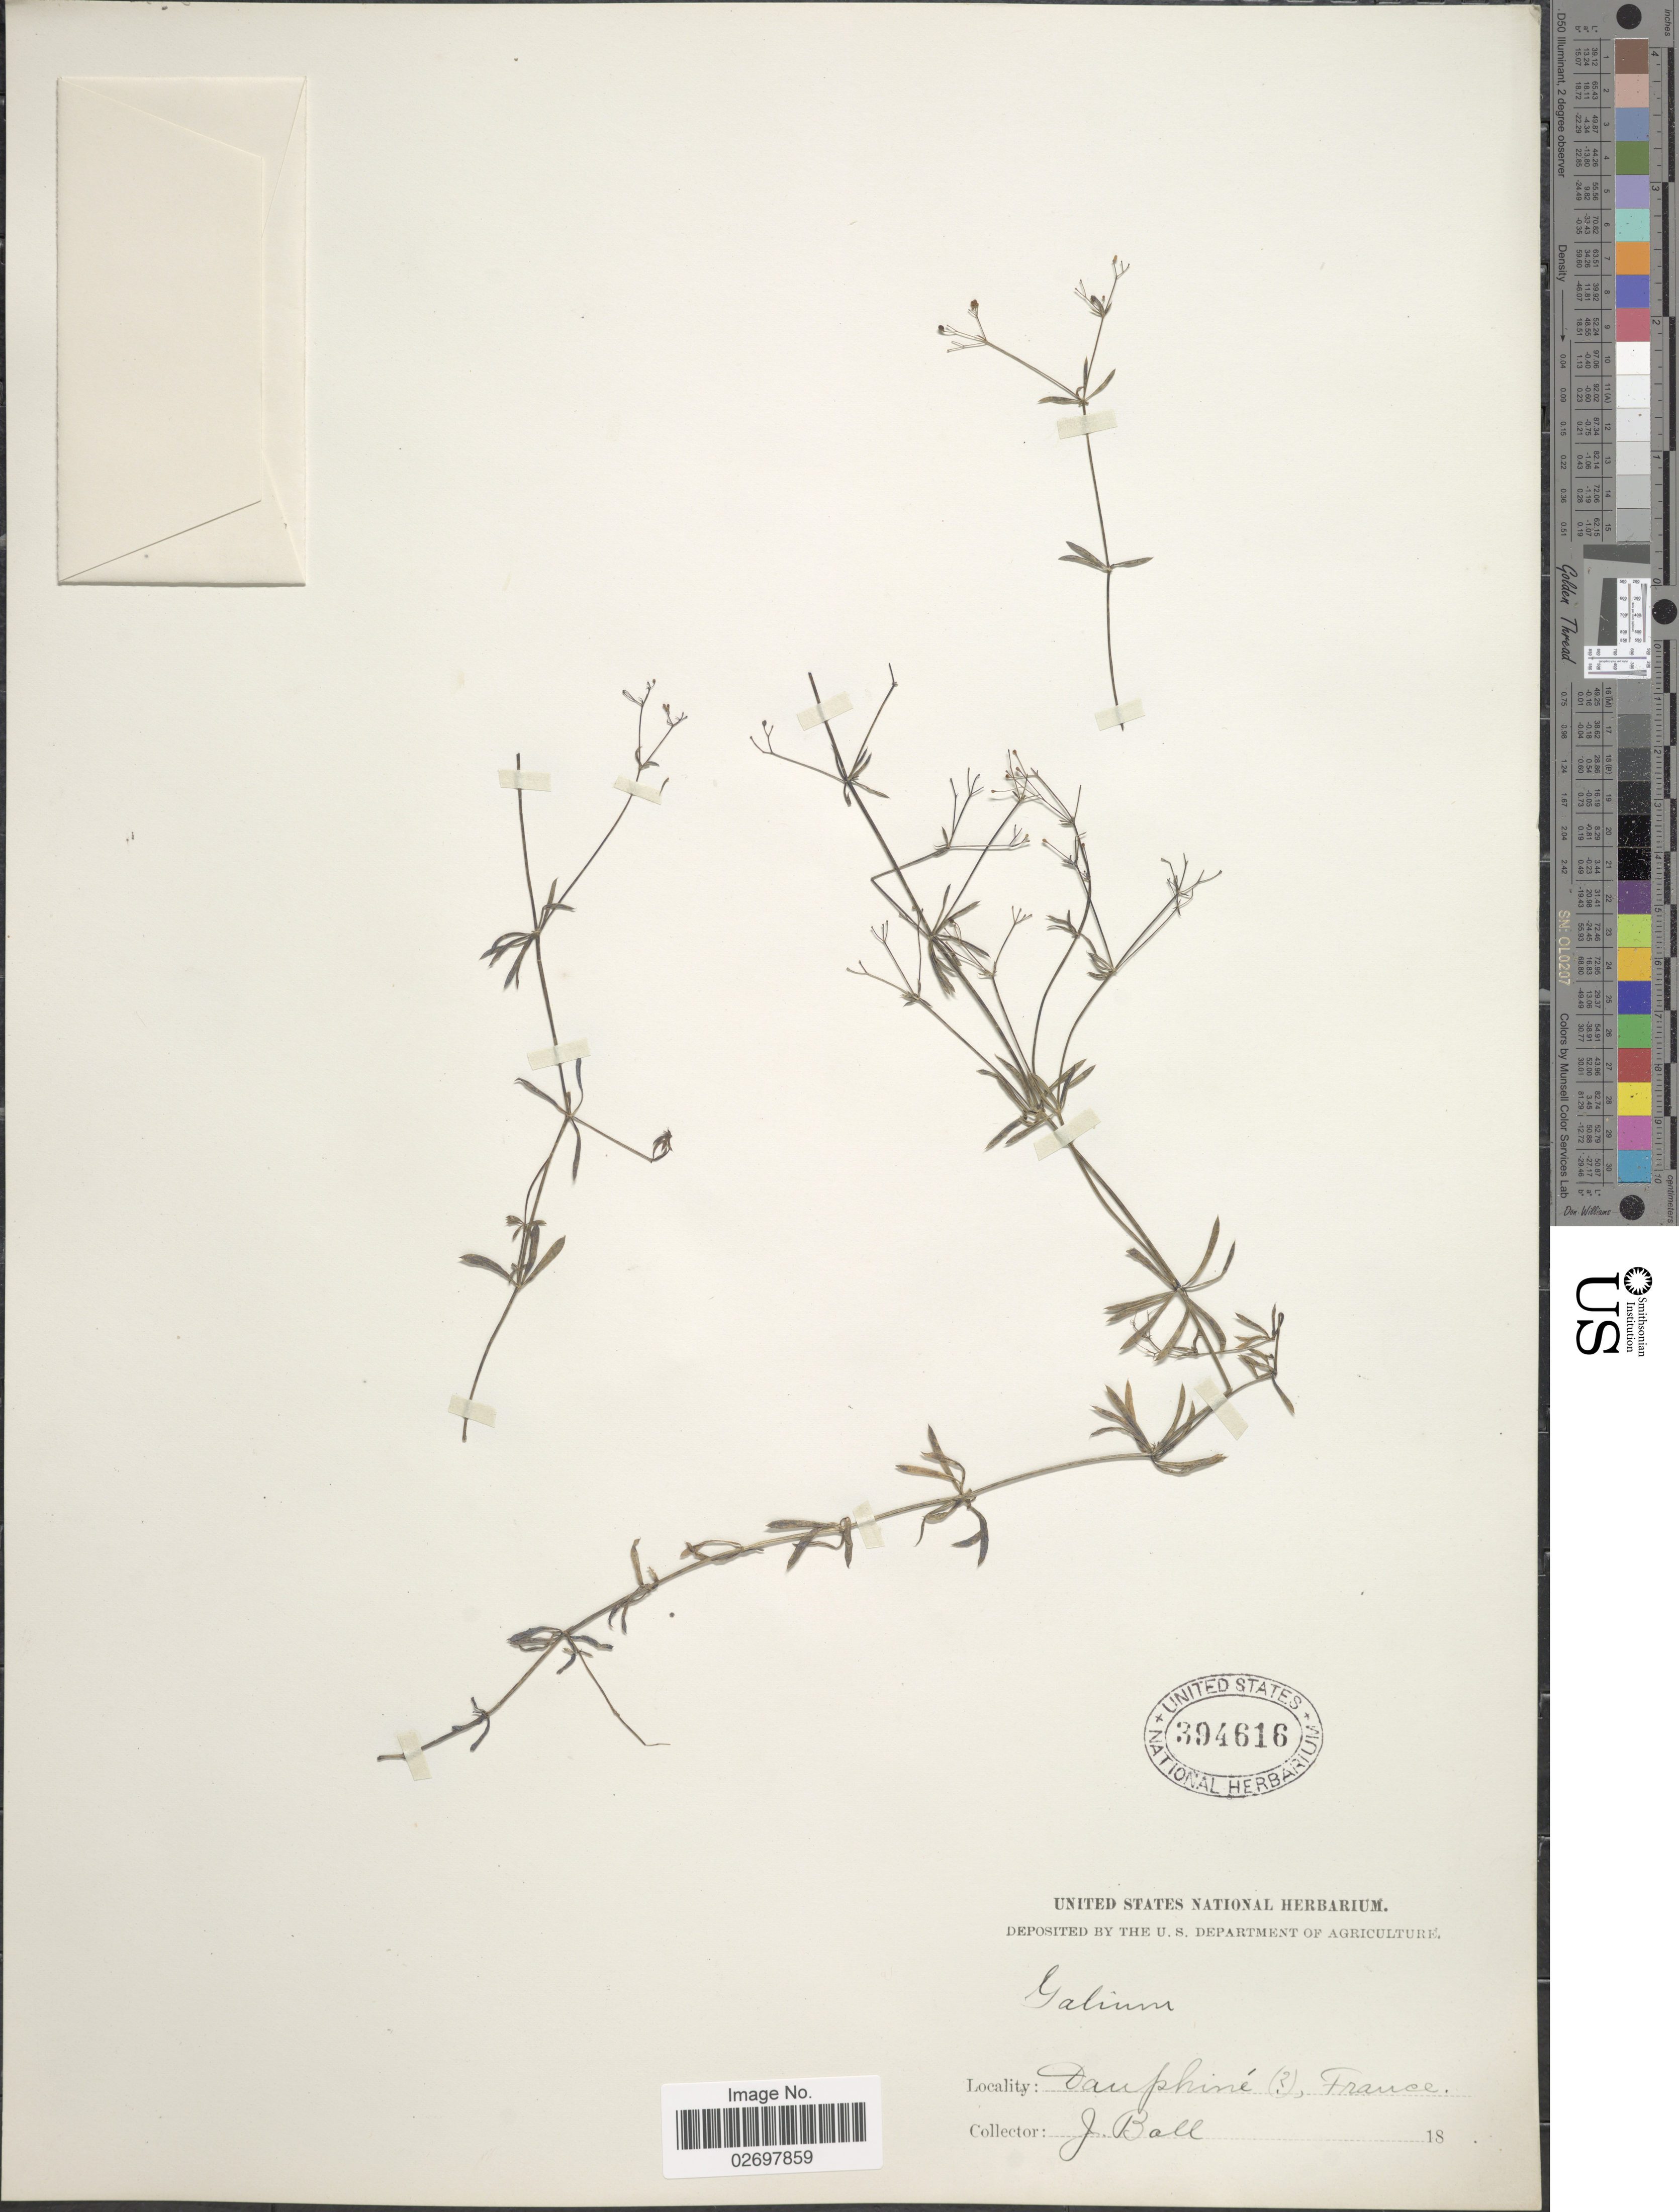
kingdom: Plantae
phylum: Tracheophyta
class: Magnoliopsida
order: Gentianales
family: Rubiaceae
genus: Galium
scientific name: Galium sp.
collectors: J. Ball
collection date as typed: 18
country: France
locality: Dauphine, France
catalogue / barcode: US 394616